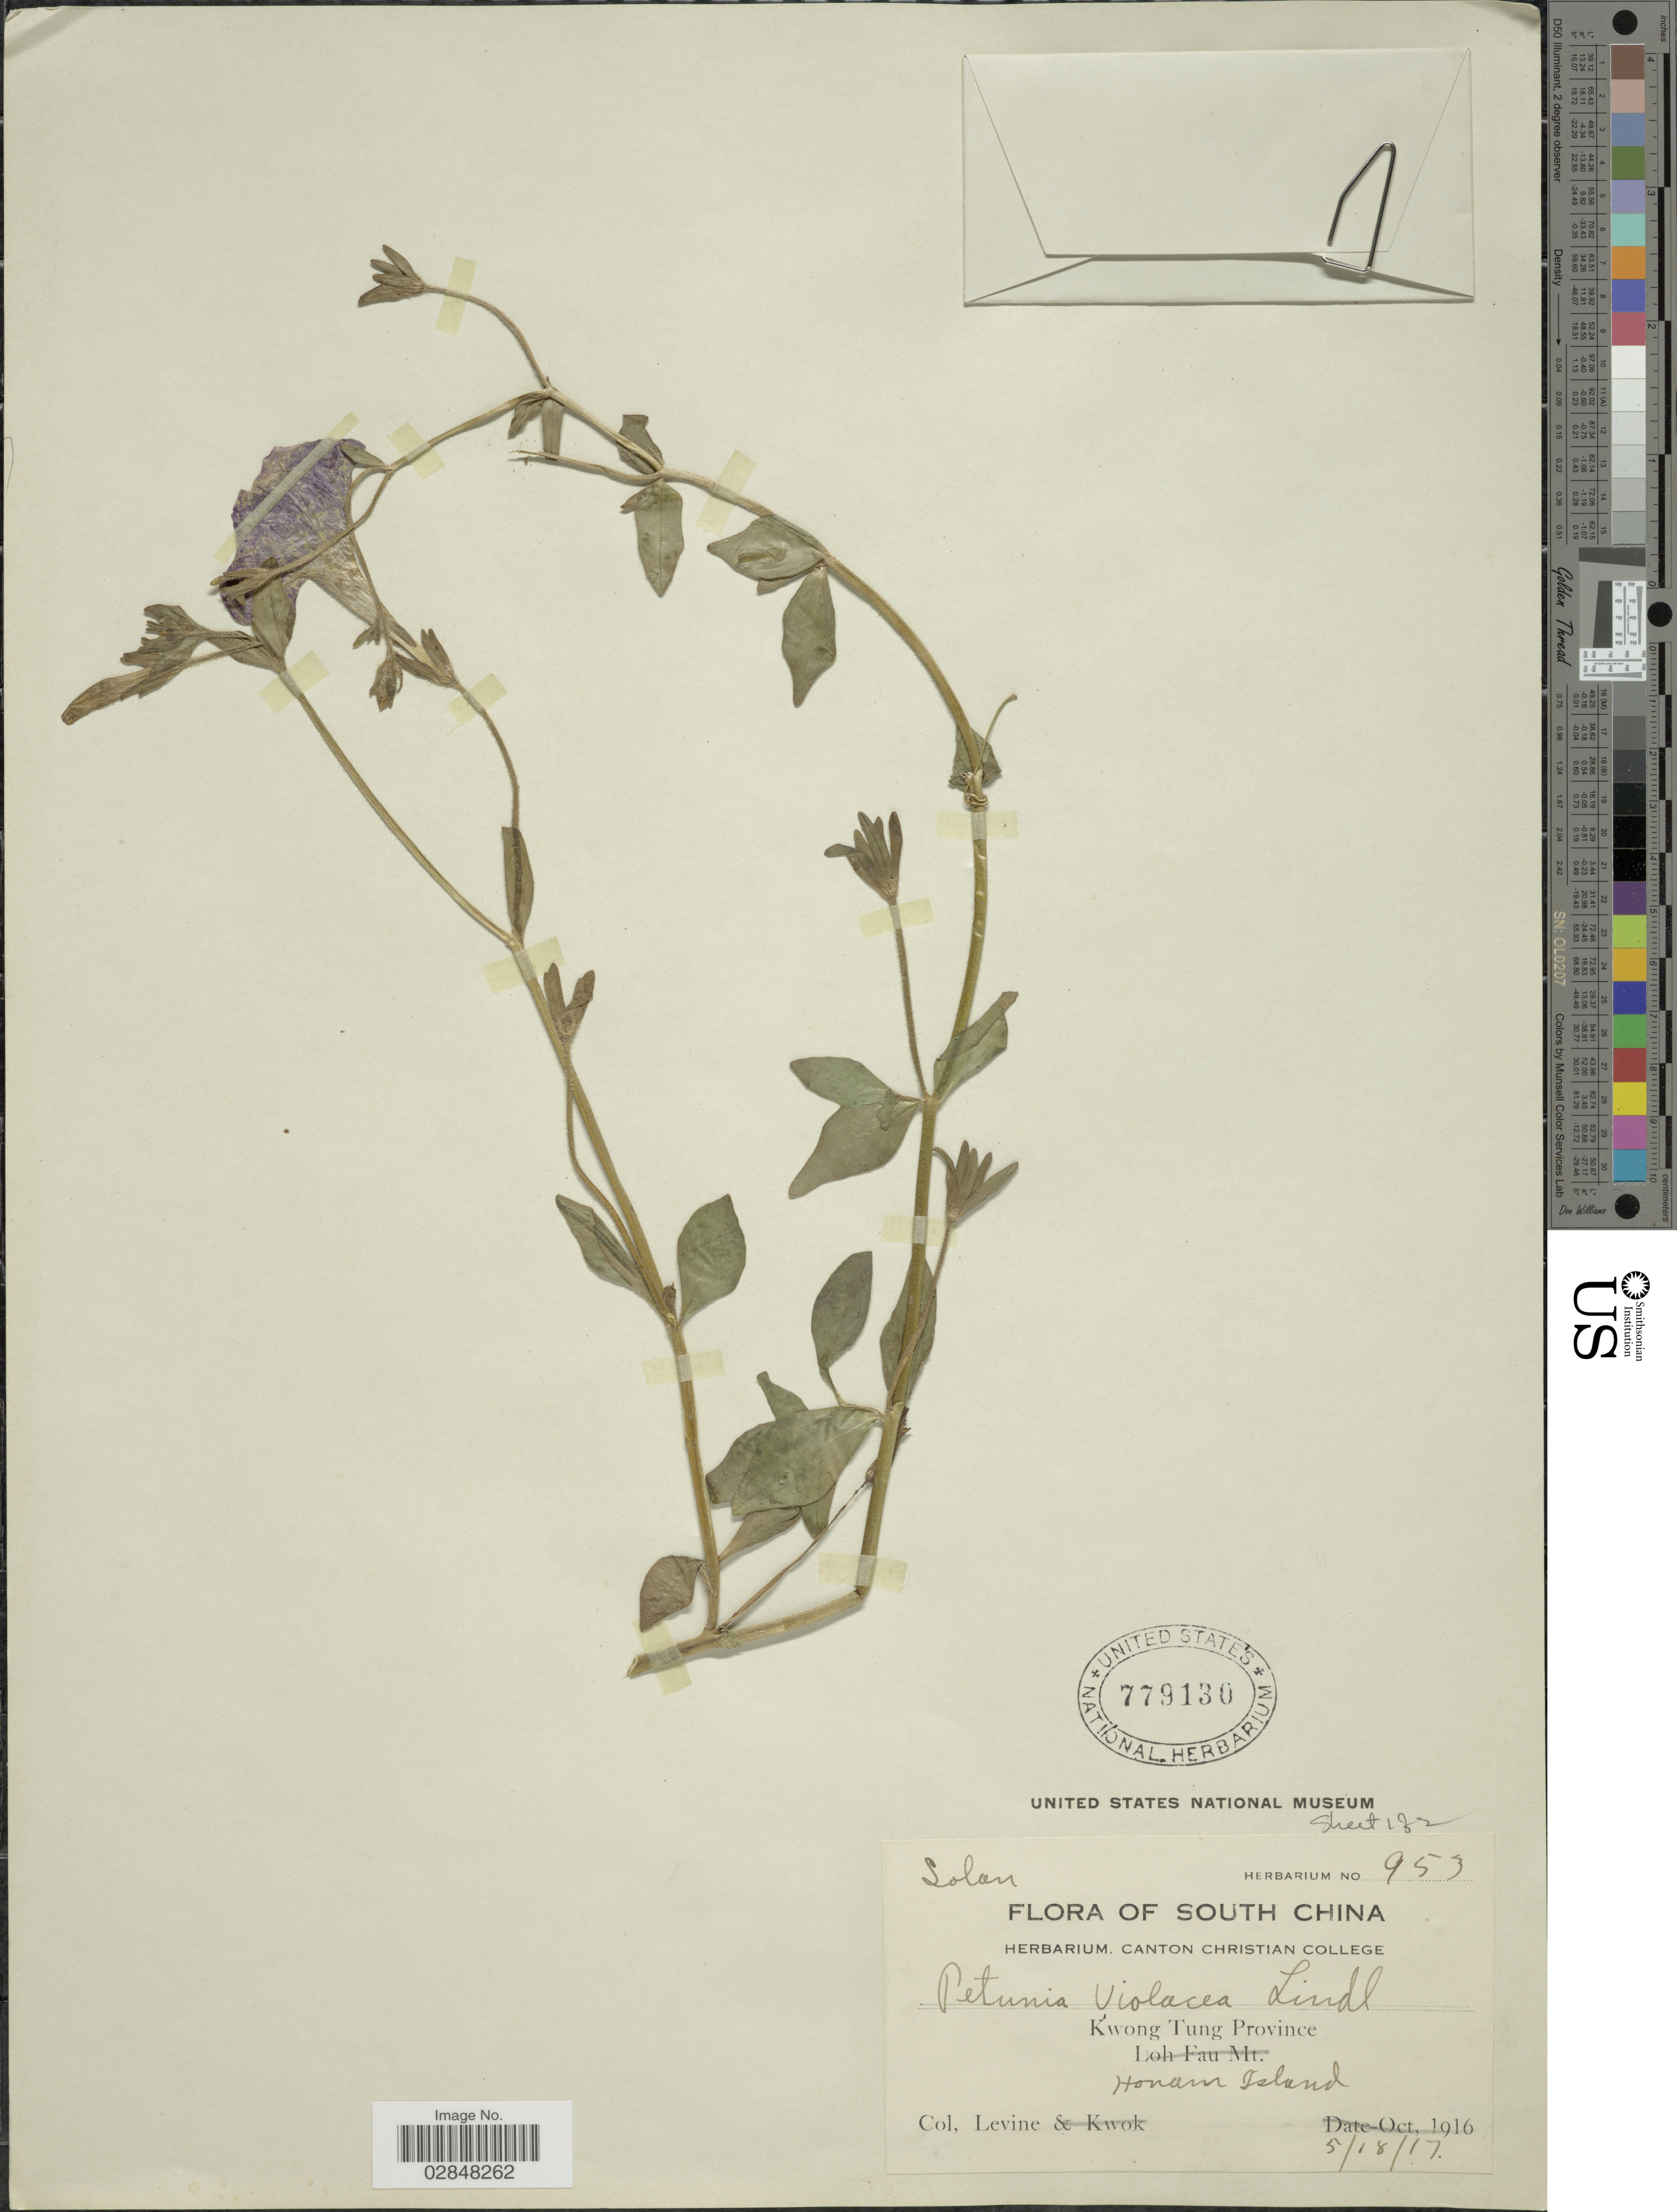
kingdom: Plantae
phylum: Tracheophyta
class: Magnoliopsida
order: Solanales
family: Solanaceae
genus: Petunia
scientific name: Petunia violacea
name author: Lindl.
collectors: -. Levine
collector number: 953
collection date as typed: Transcribed d/m/y: 18/5/17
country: China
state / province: Guangdong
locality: South China. Kwong Tung Province. Honam Island.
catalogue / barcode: US 779130